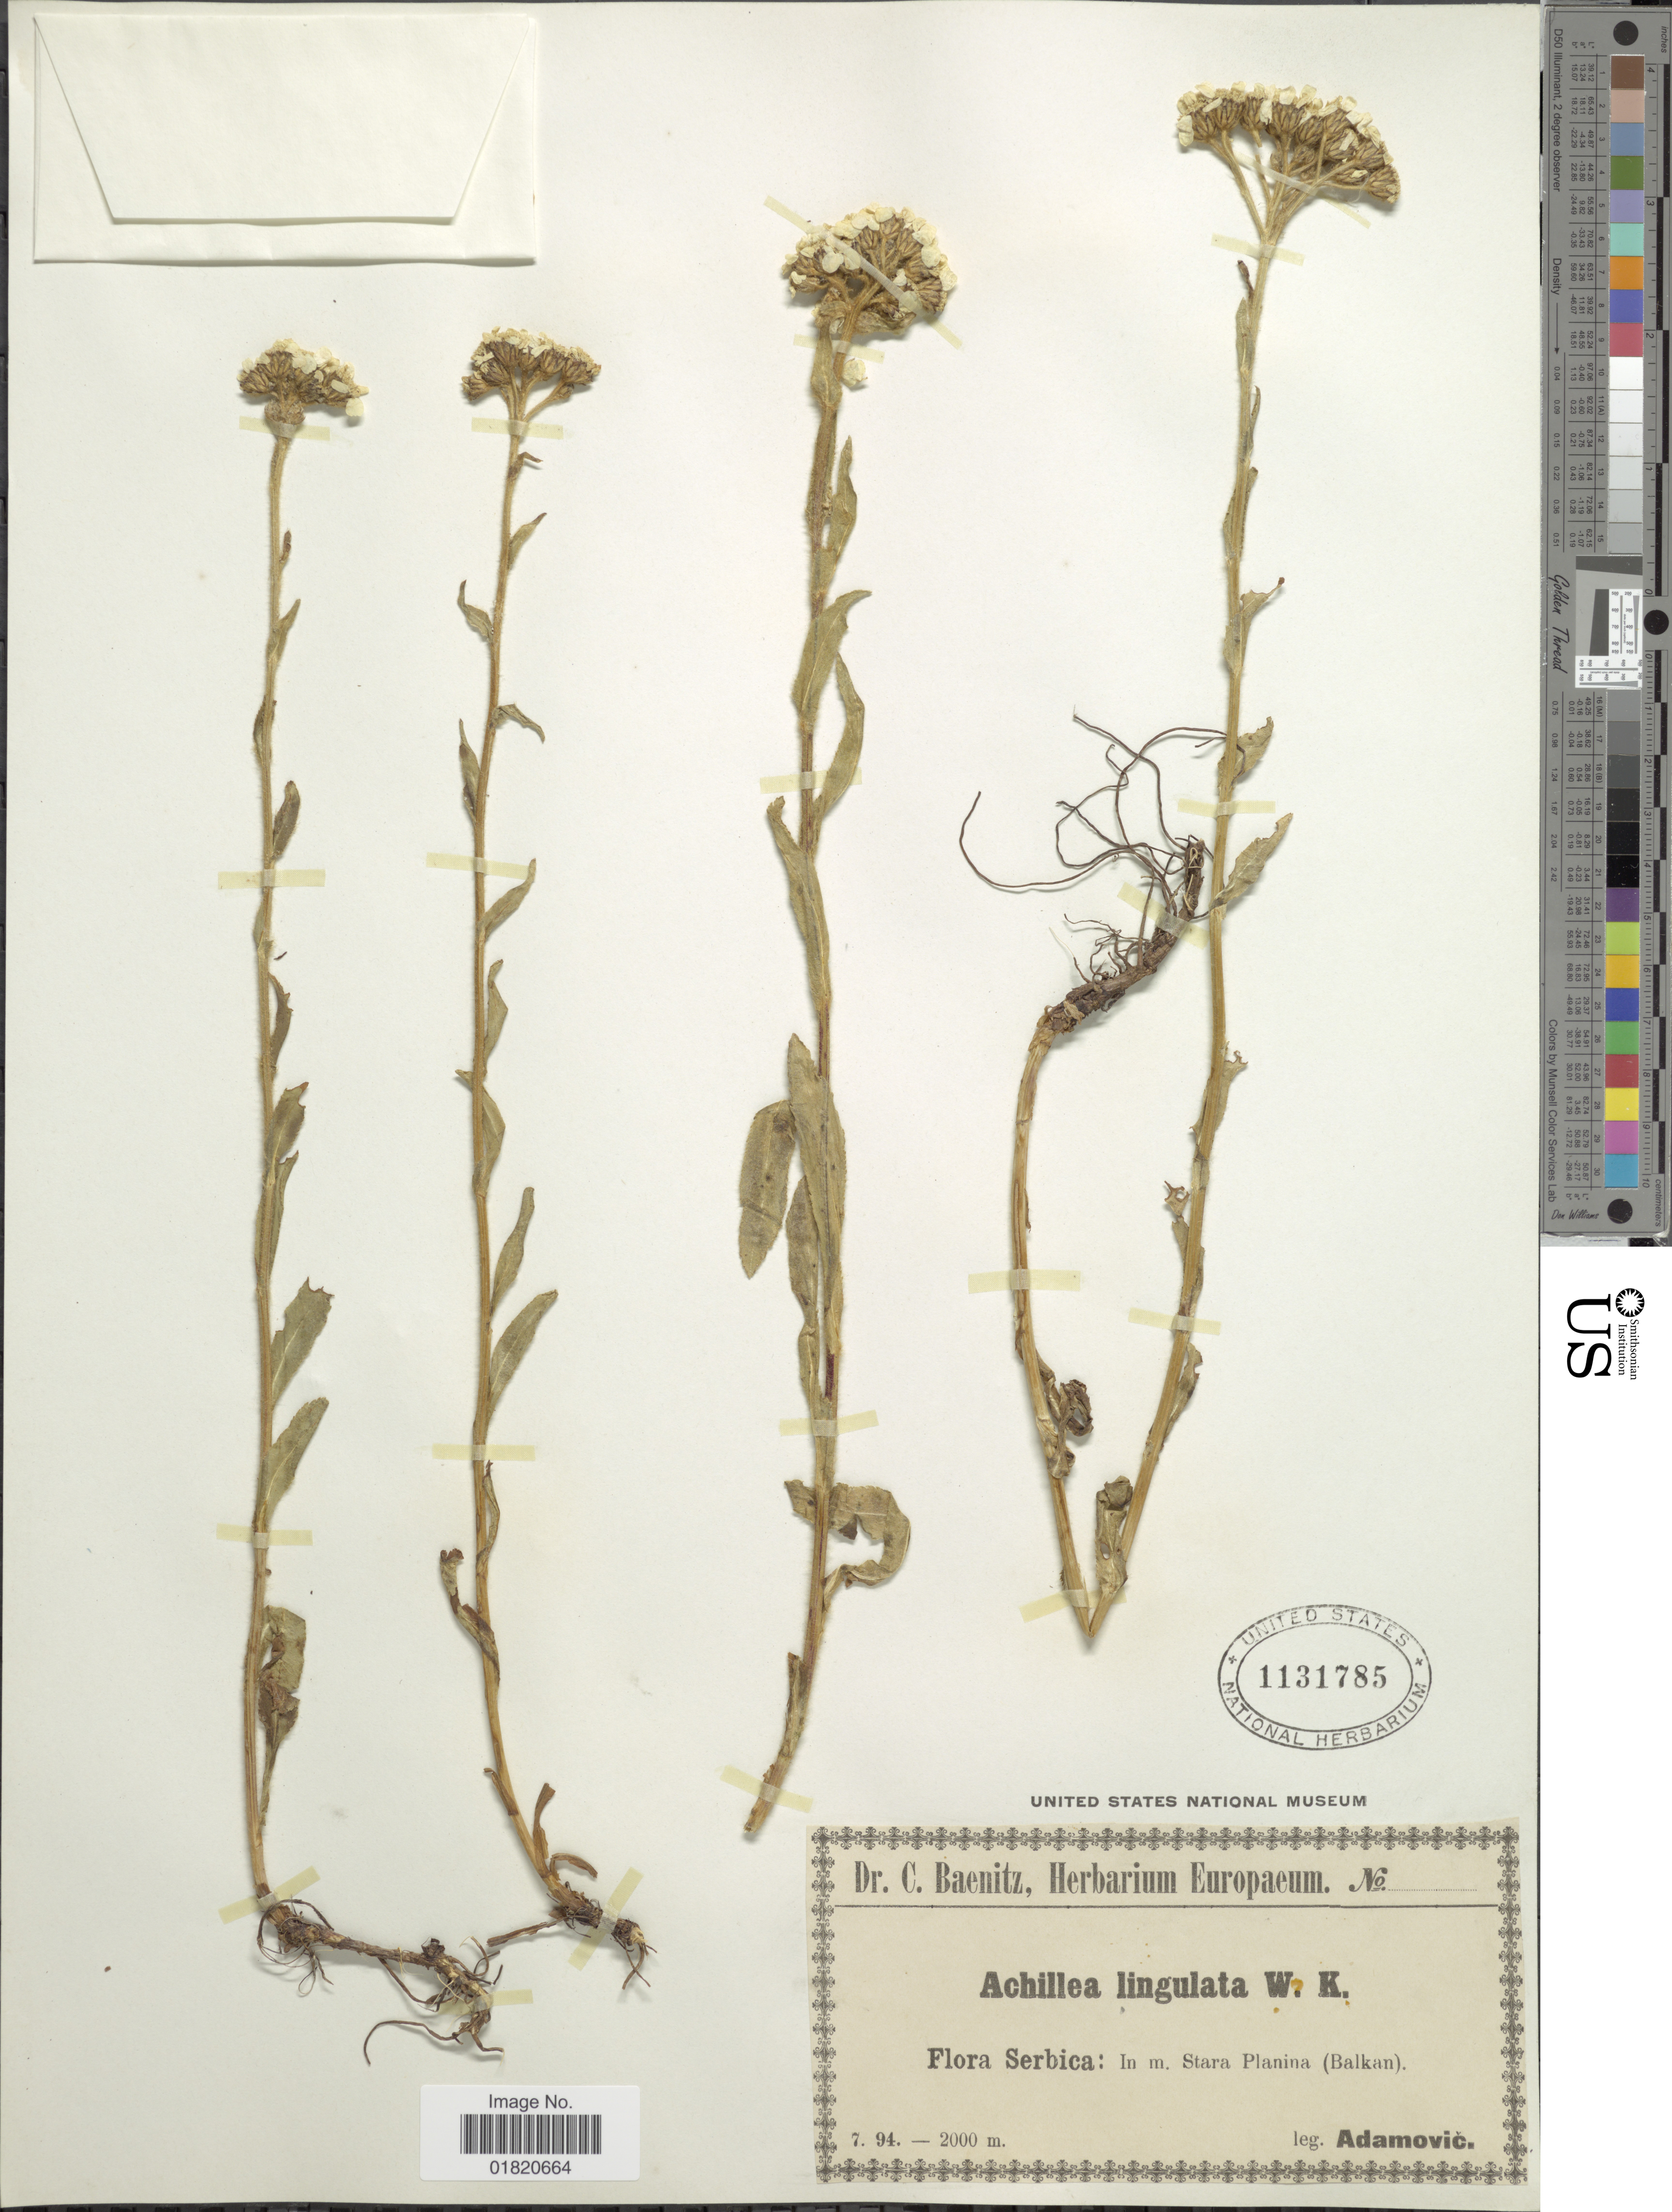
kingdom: Plantae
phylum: Tracheophyta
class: Magnoliopsida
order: Asterales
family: Asteraceae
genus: Achillea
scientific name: Achillea lingulata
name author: Waldst. & Kit.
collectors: L. Adamović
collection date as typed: Transcribed d/m/y: /7/94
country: Serbia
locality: Serbica: In m. Stara Planina (Balkan)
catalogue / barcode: US 1131785